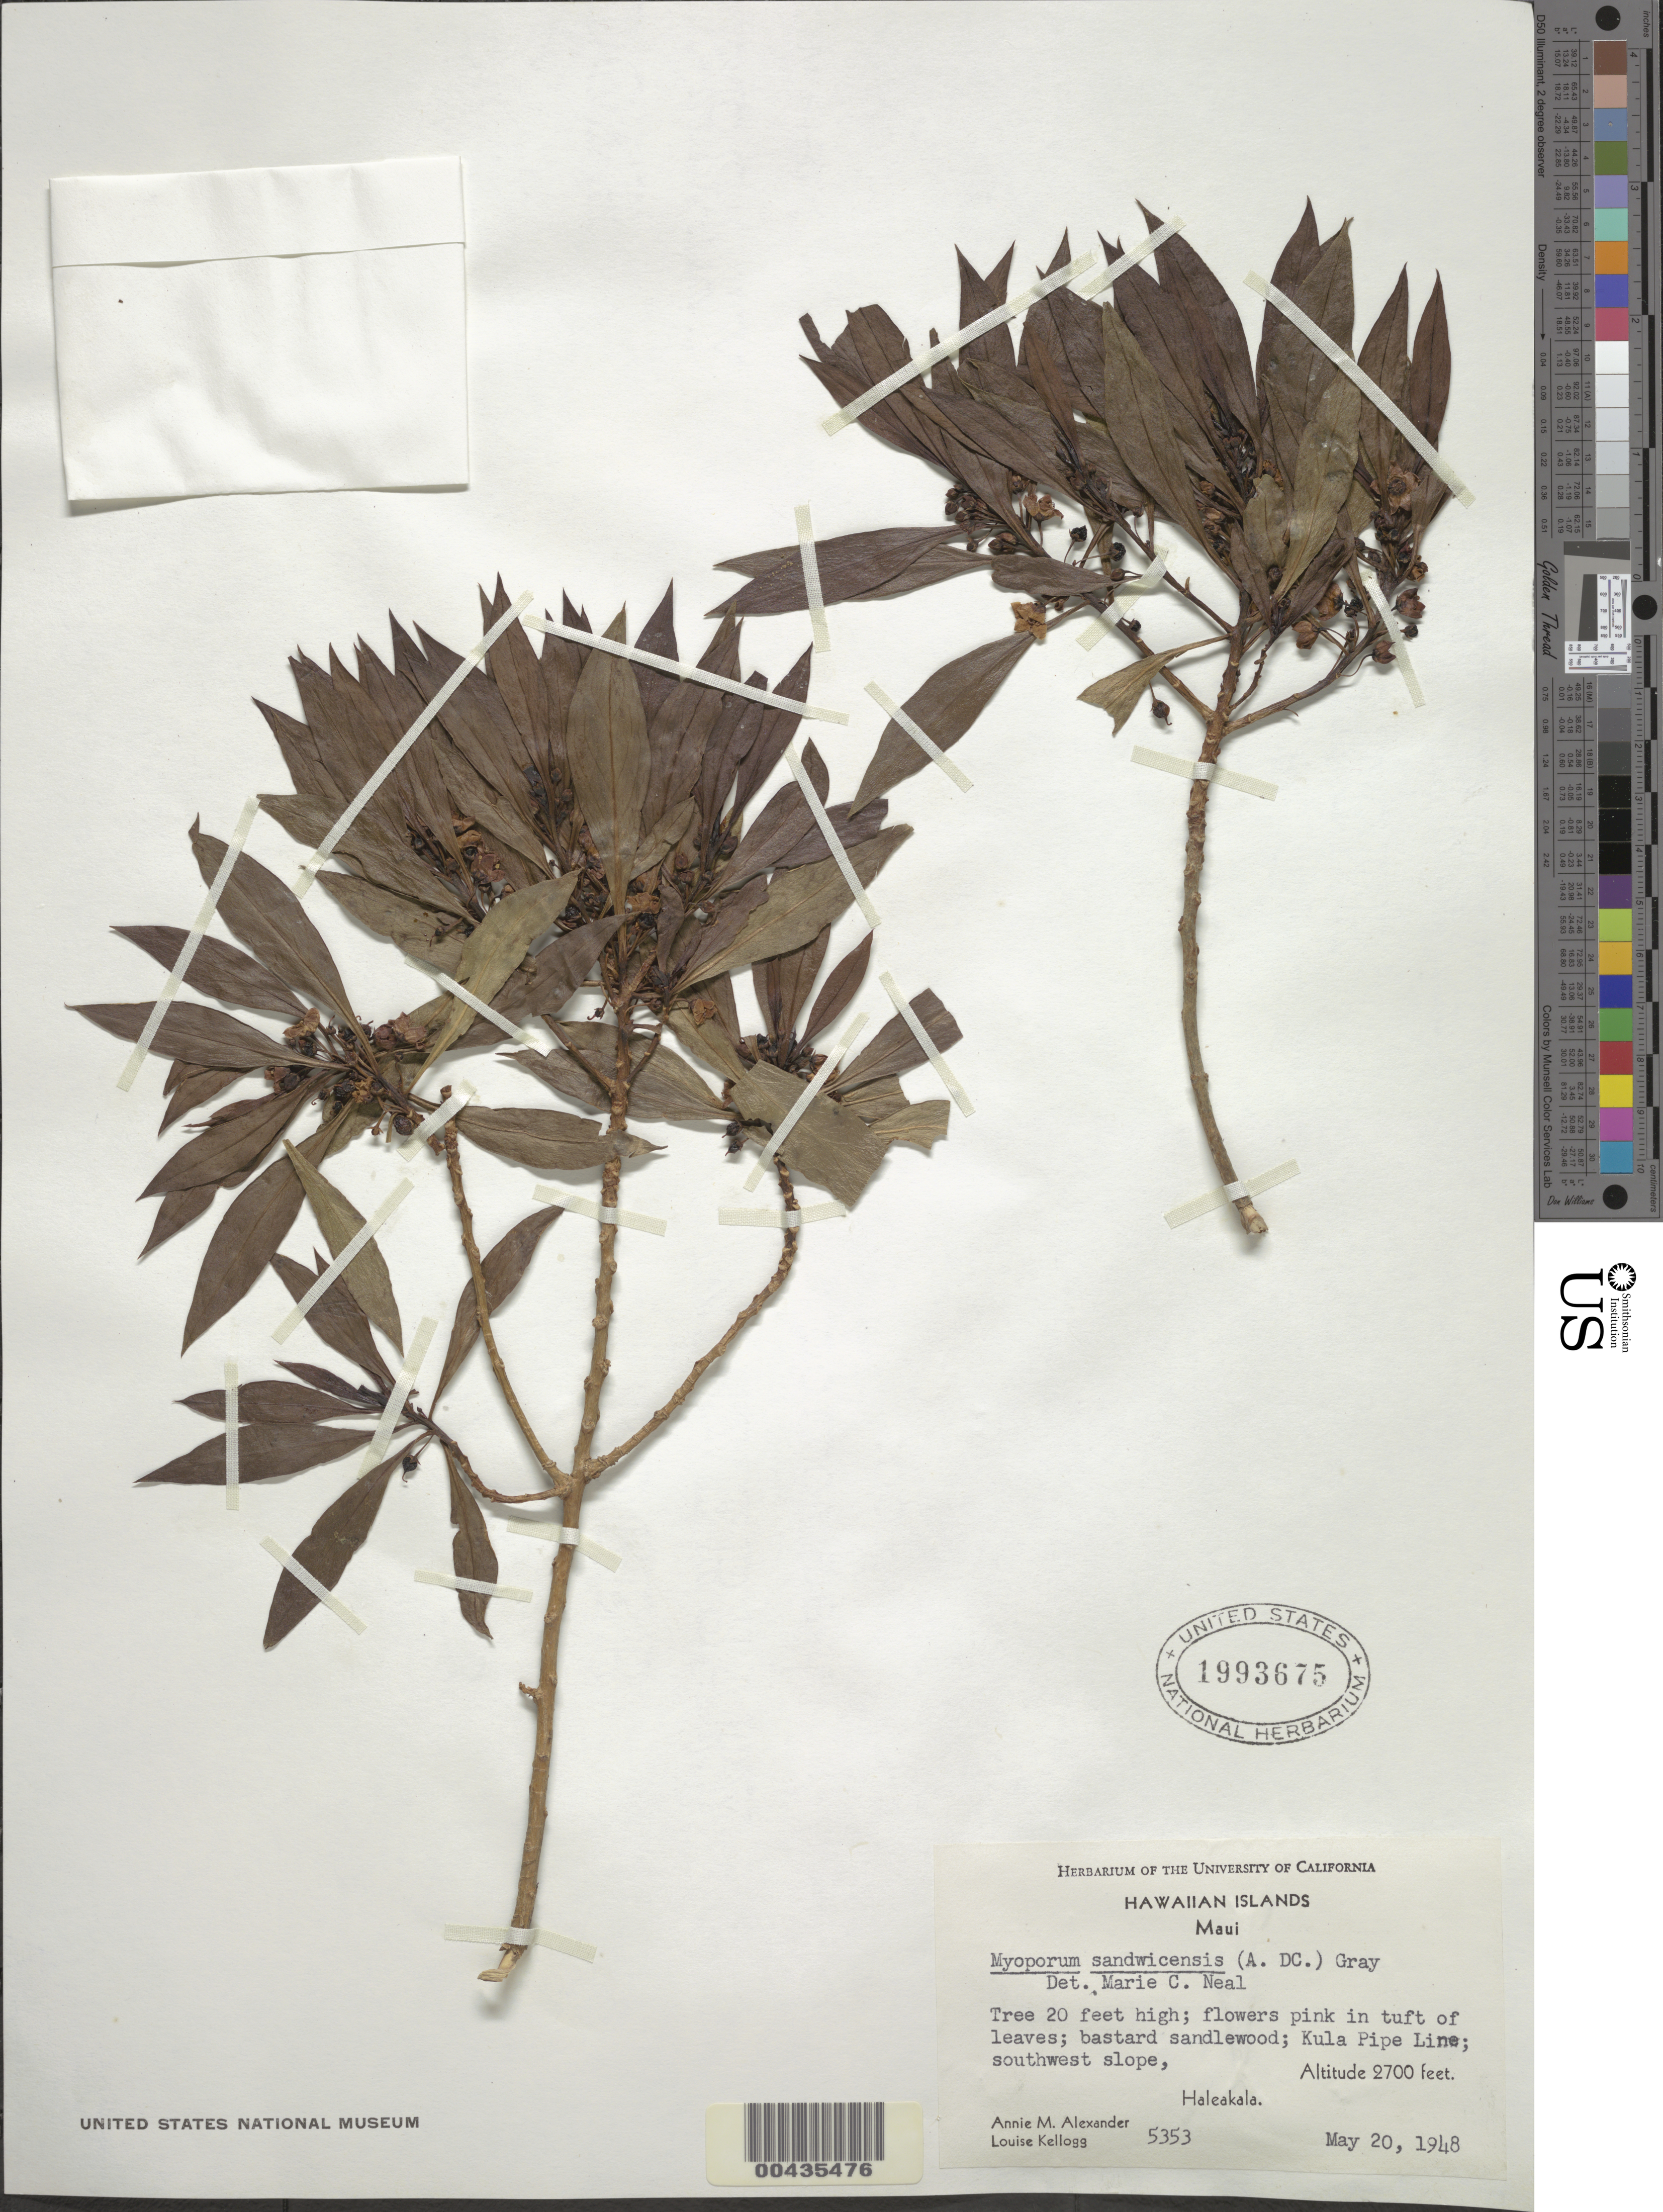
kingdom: Plantae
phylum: Tracheophyta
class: Magnoliopsida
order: Lamiales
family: Scrophulariaceae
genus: Myoporum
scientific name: Myoporum sandwicense subsp. sandwicense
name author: A. Gray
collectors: A. M. Alexander & L. Kellogg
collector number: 5353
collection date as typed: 20 May 1948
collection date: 1948-05-20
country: United States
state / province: Hawaii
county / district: Maui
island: Maui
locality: Haleakala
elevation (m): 823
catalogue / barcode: US 1993675